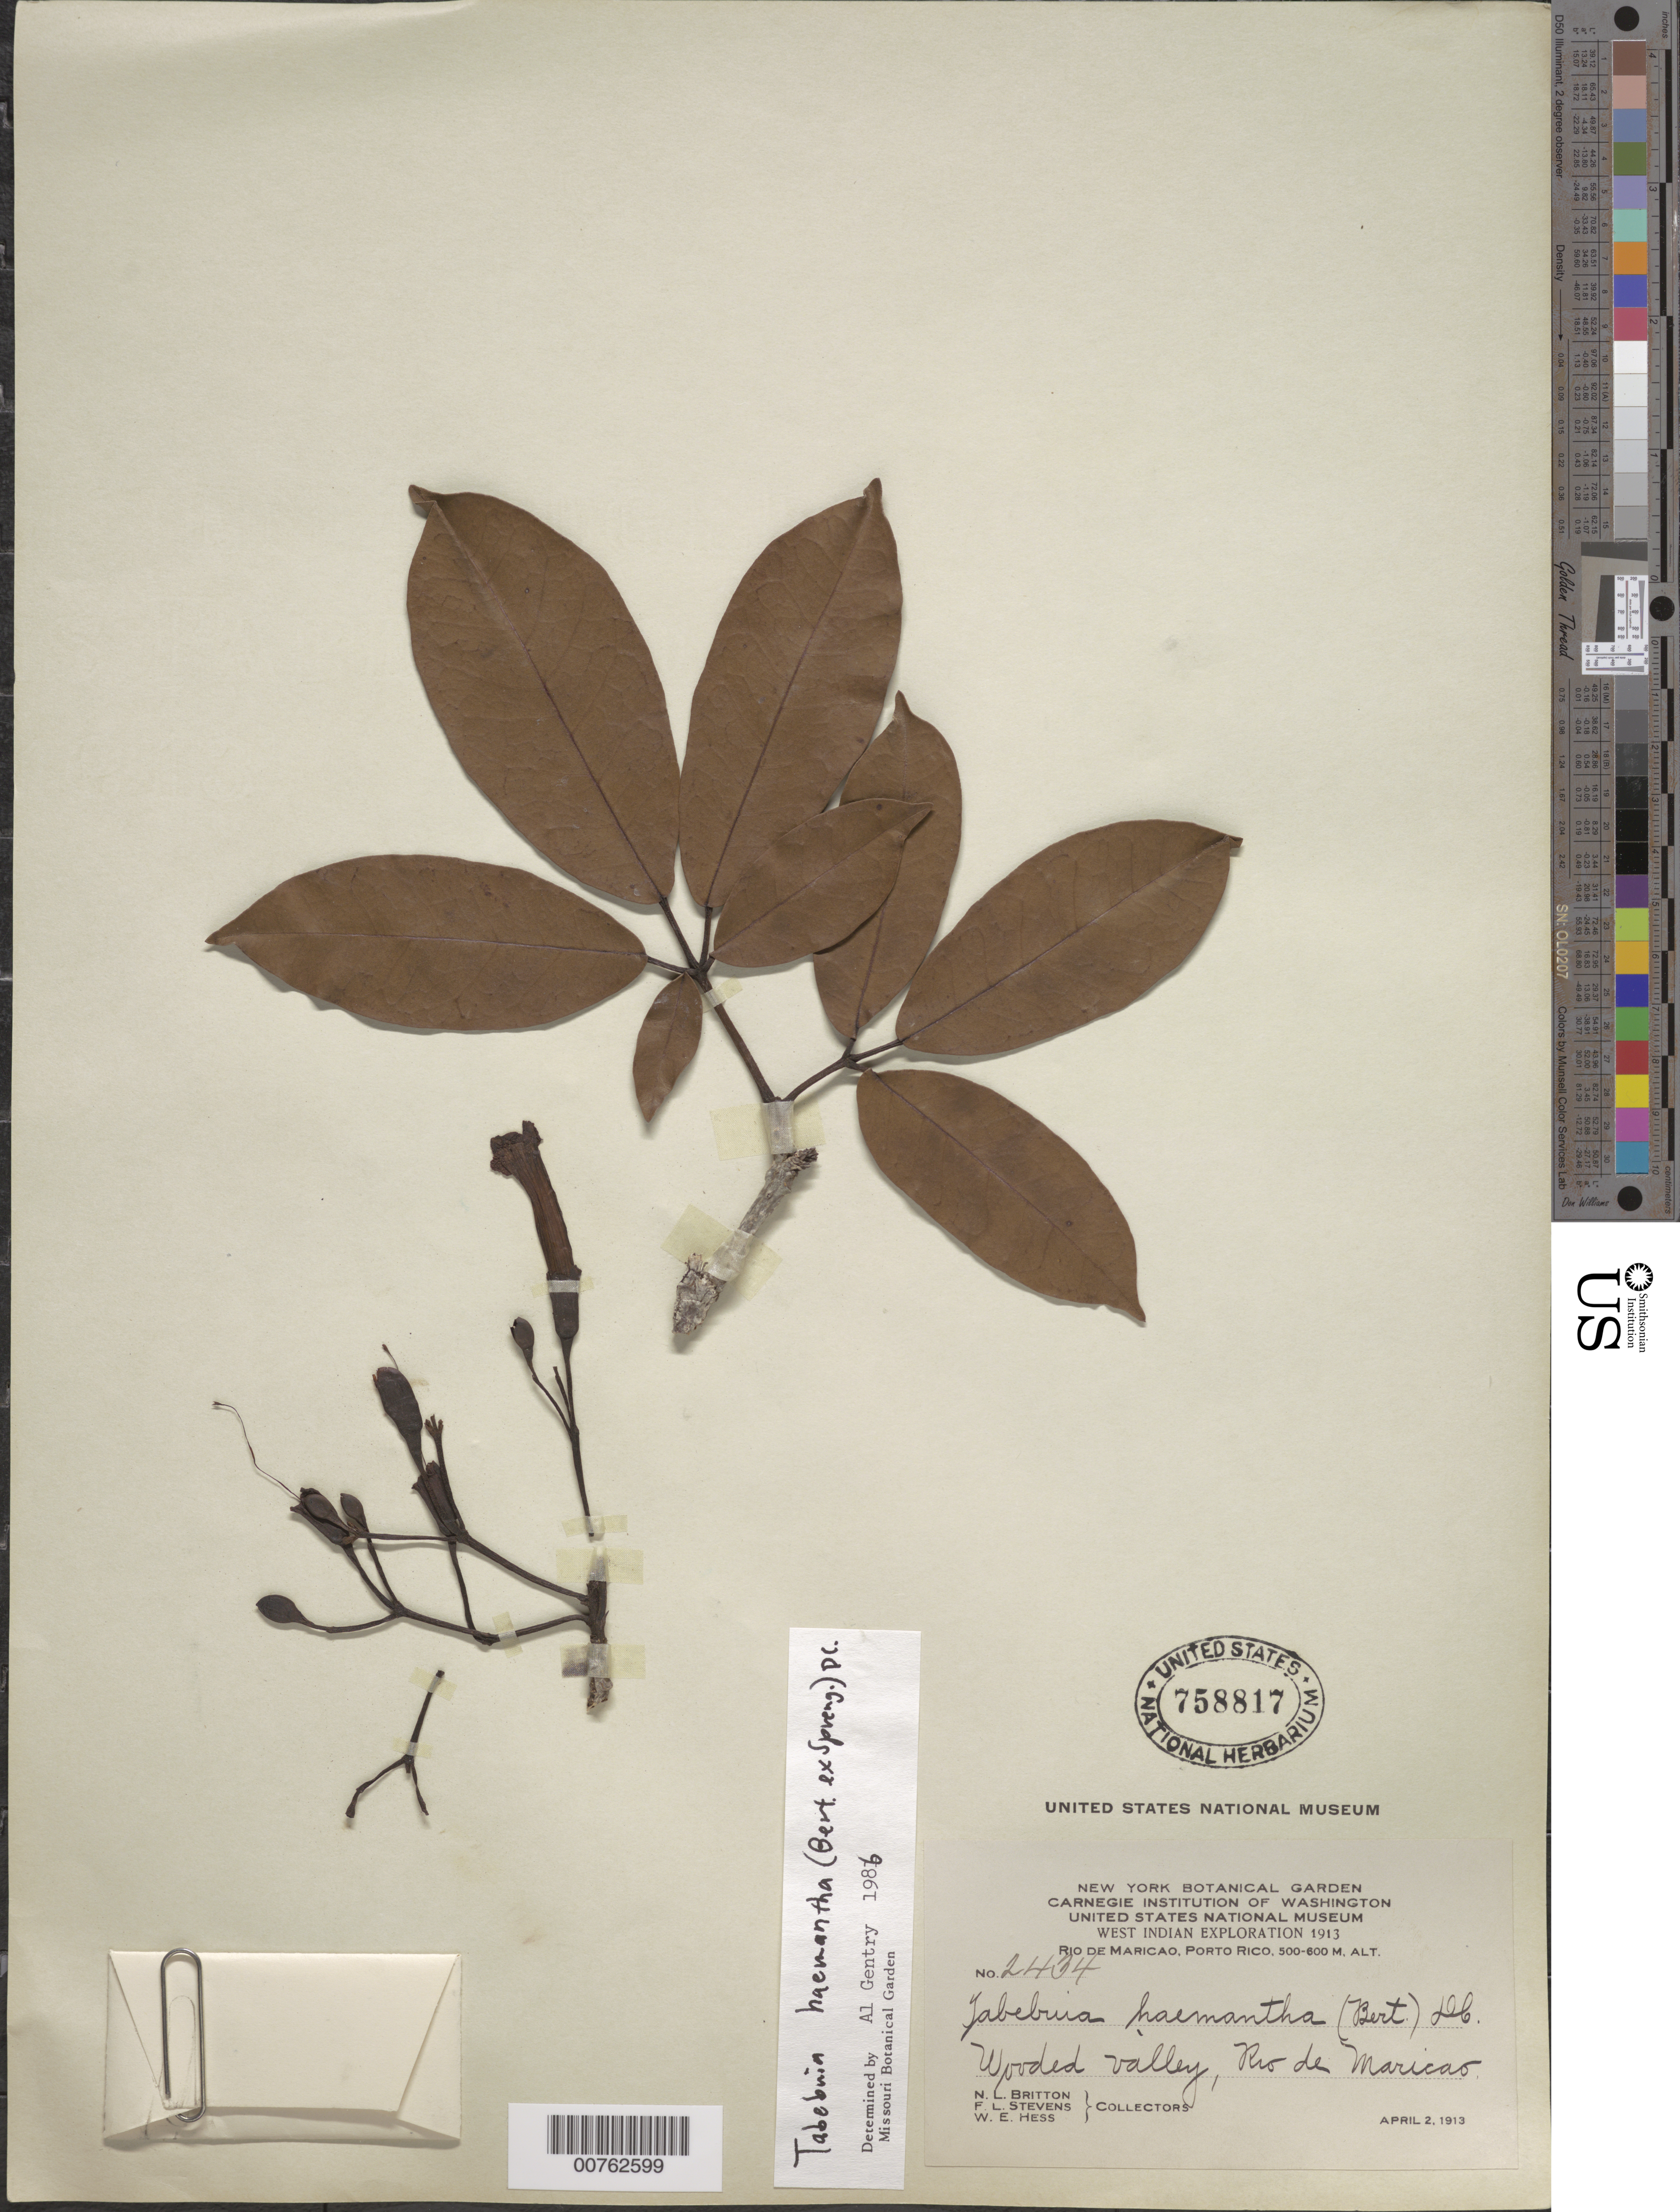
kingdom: Plantae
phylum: Tracheophyta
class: Magnoliopsida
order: Lamiales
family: Bignoniaceae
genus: Tabebuia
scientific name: Tabebuia haemantha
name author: (Bertero ex Spreng.) DC.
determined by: Gentry, A. H.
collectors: N. Britton, F. L. Stevens & W. Hess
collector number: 2434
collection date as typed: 02 Apr 1913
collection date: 1913-04-02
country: Puerto Rico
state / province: Maricao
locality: Rio Maricao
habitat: Wooded valley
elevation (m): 500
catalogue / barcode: US 758817